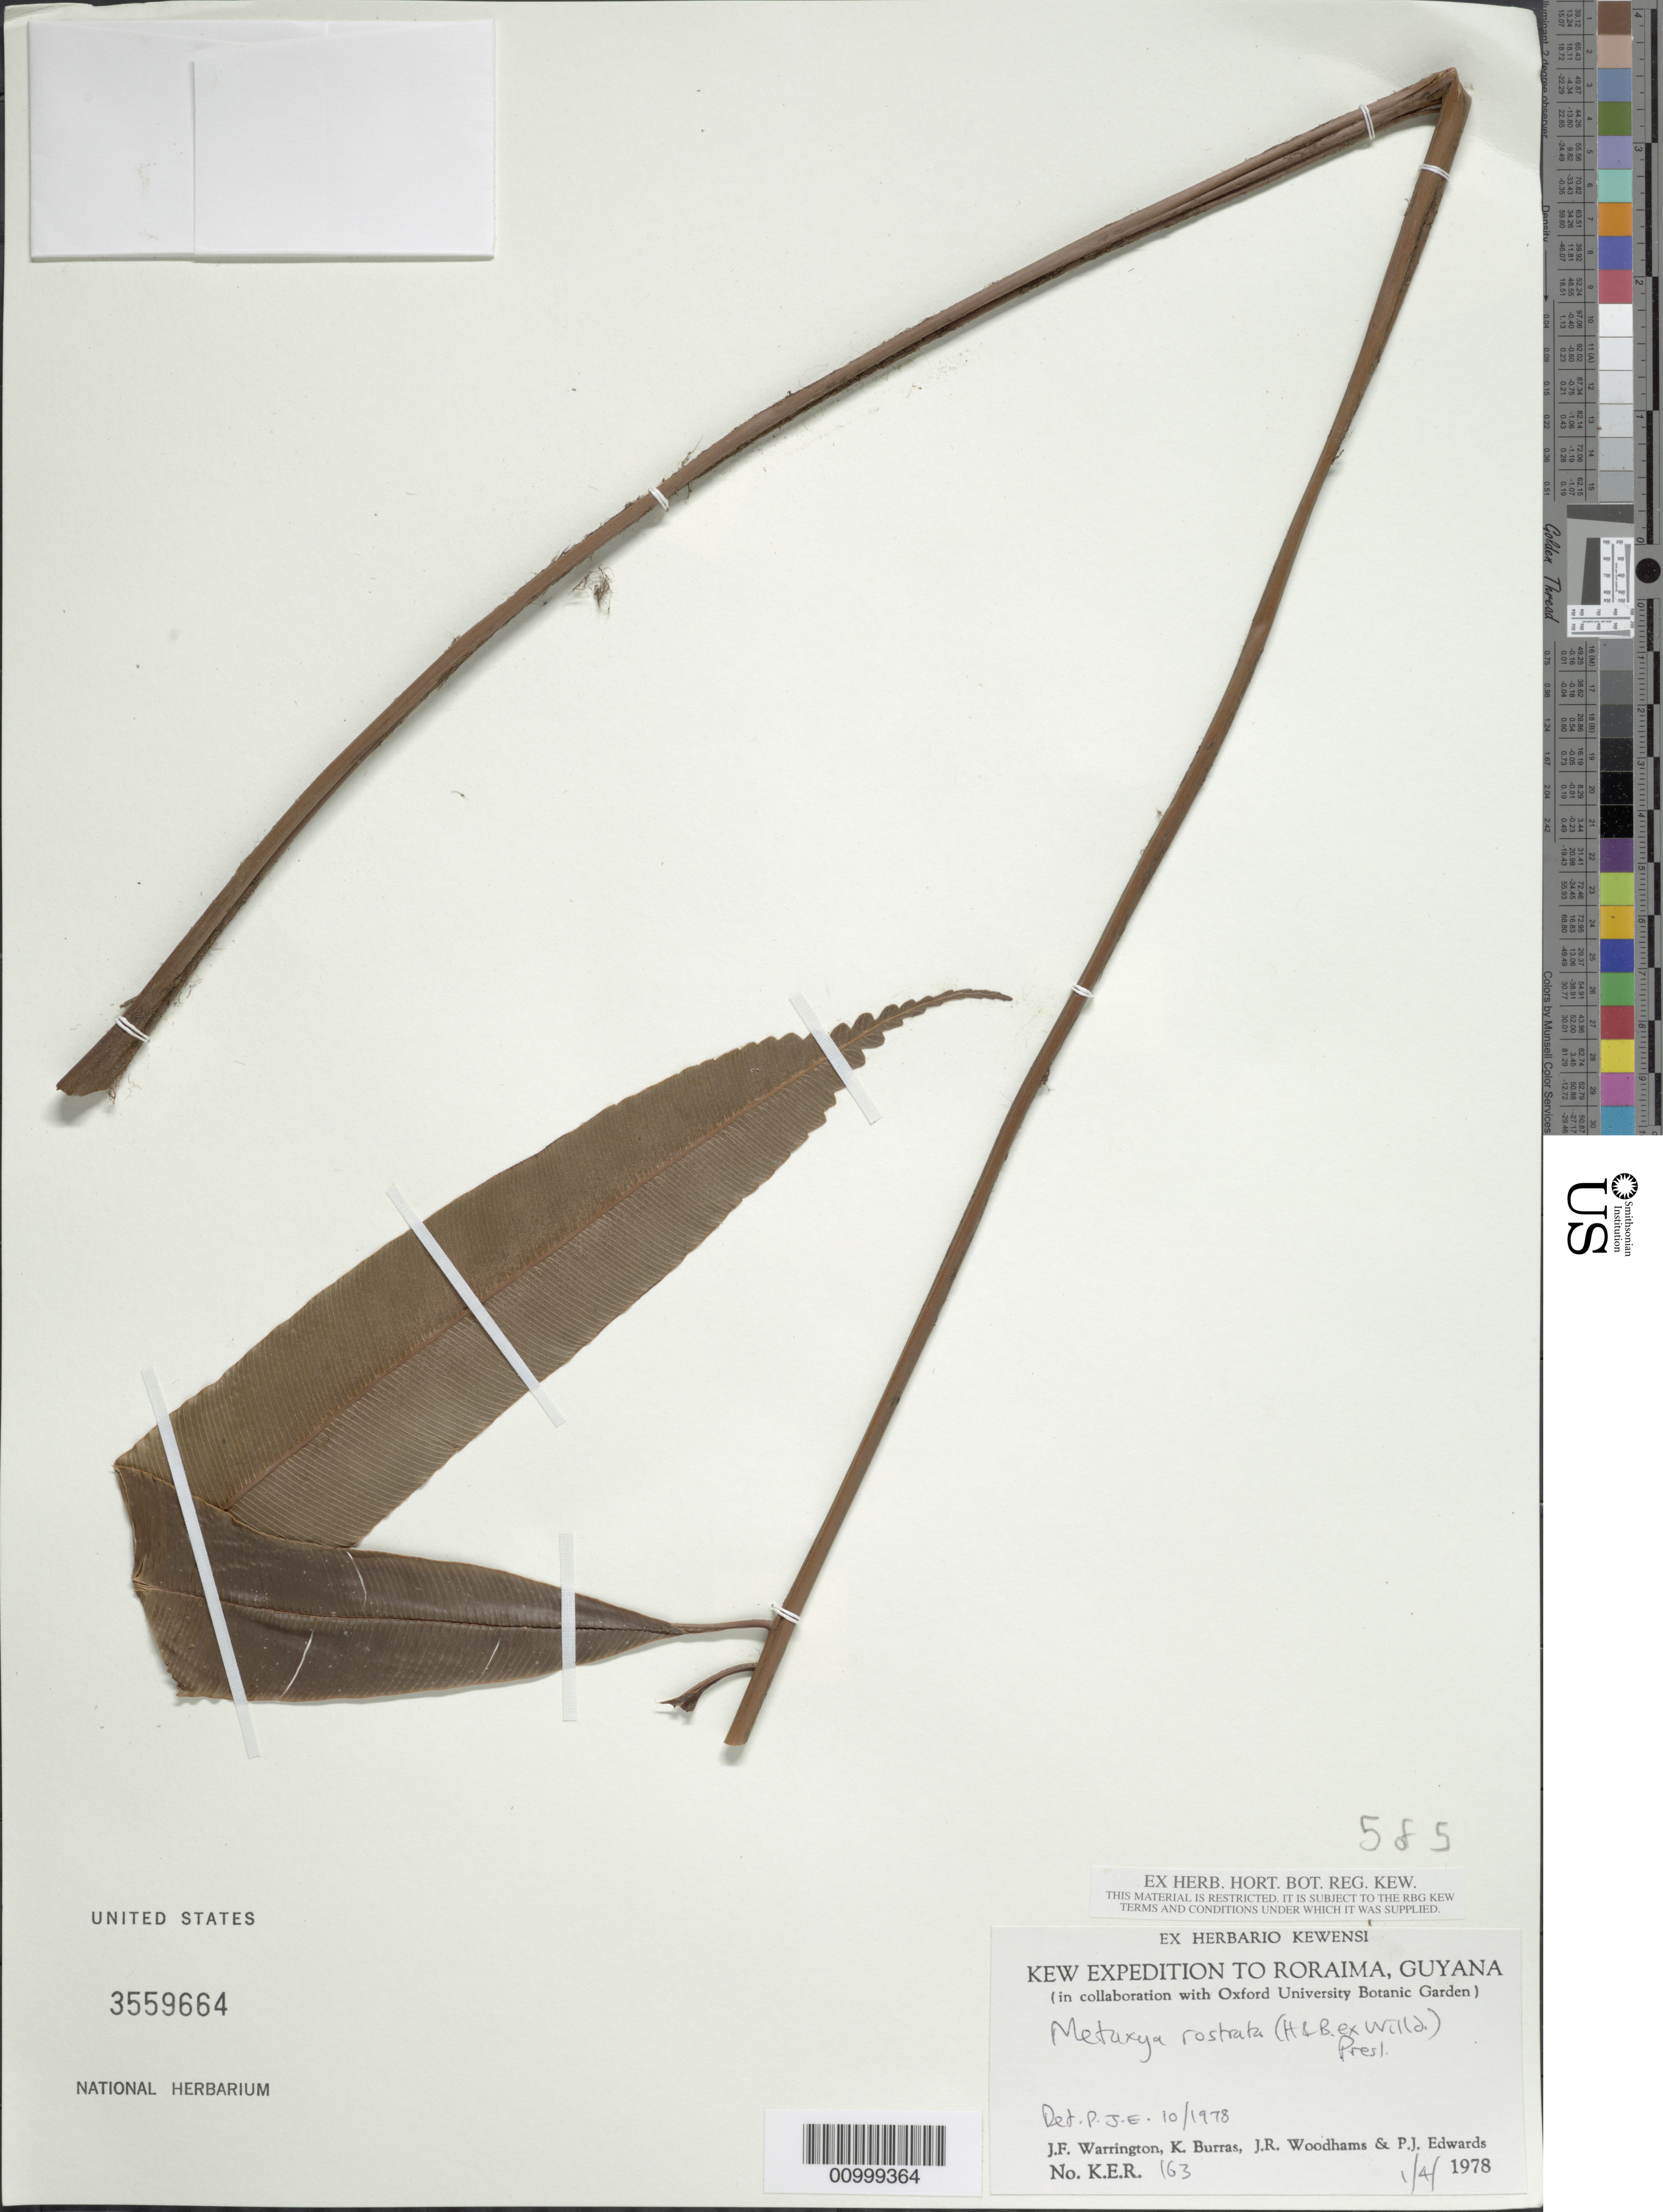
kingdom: Plantae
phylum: Tracheophyta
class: Polypodiopsida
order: Cyatheales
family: Metaxyaceae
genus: Metaxya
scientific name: Metaxya rostrata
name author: (Kunth) C. Presl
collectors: P. Edwards, J. Warrington, K. Burras & J. Woodhams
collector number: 163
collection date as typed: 4-Jan-78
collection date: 1978-01-04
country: Guyana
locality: Roraima, E side of the Waruma river (trib. Of the Kako & Mazaruni R.), c 7.5 m NNW of the N prow of Mt. Roraima; vic of camp 4, on 'Waruma Trail'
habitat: Riverine rain forest. Canopy at 80-120ft, including Bombax, Ficus spp.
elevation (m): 518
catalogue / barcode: US 3559664